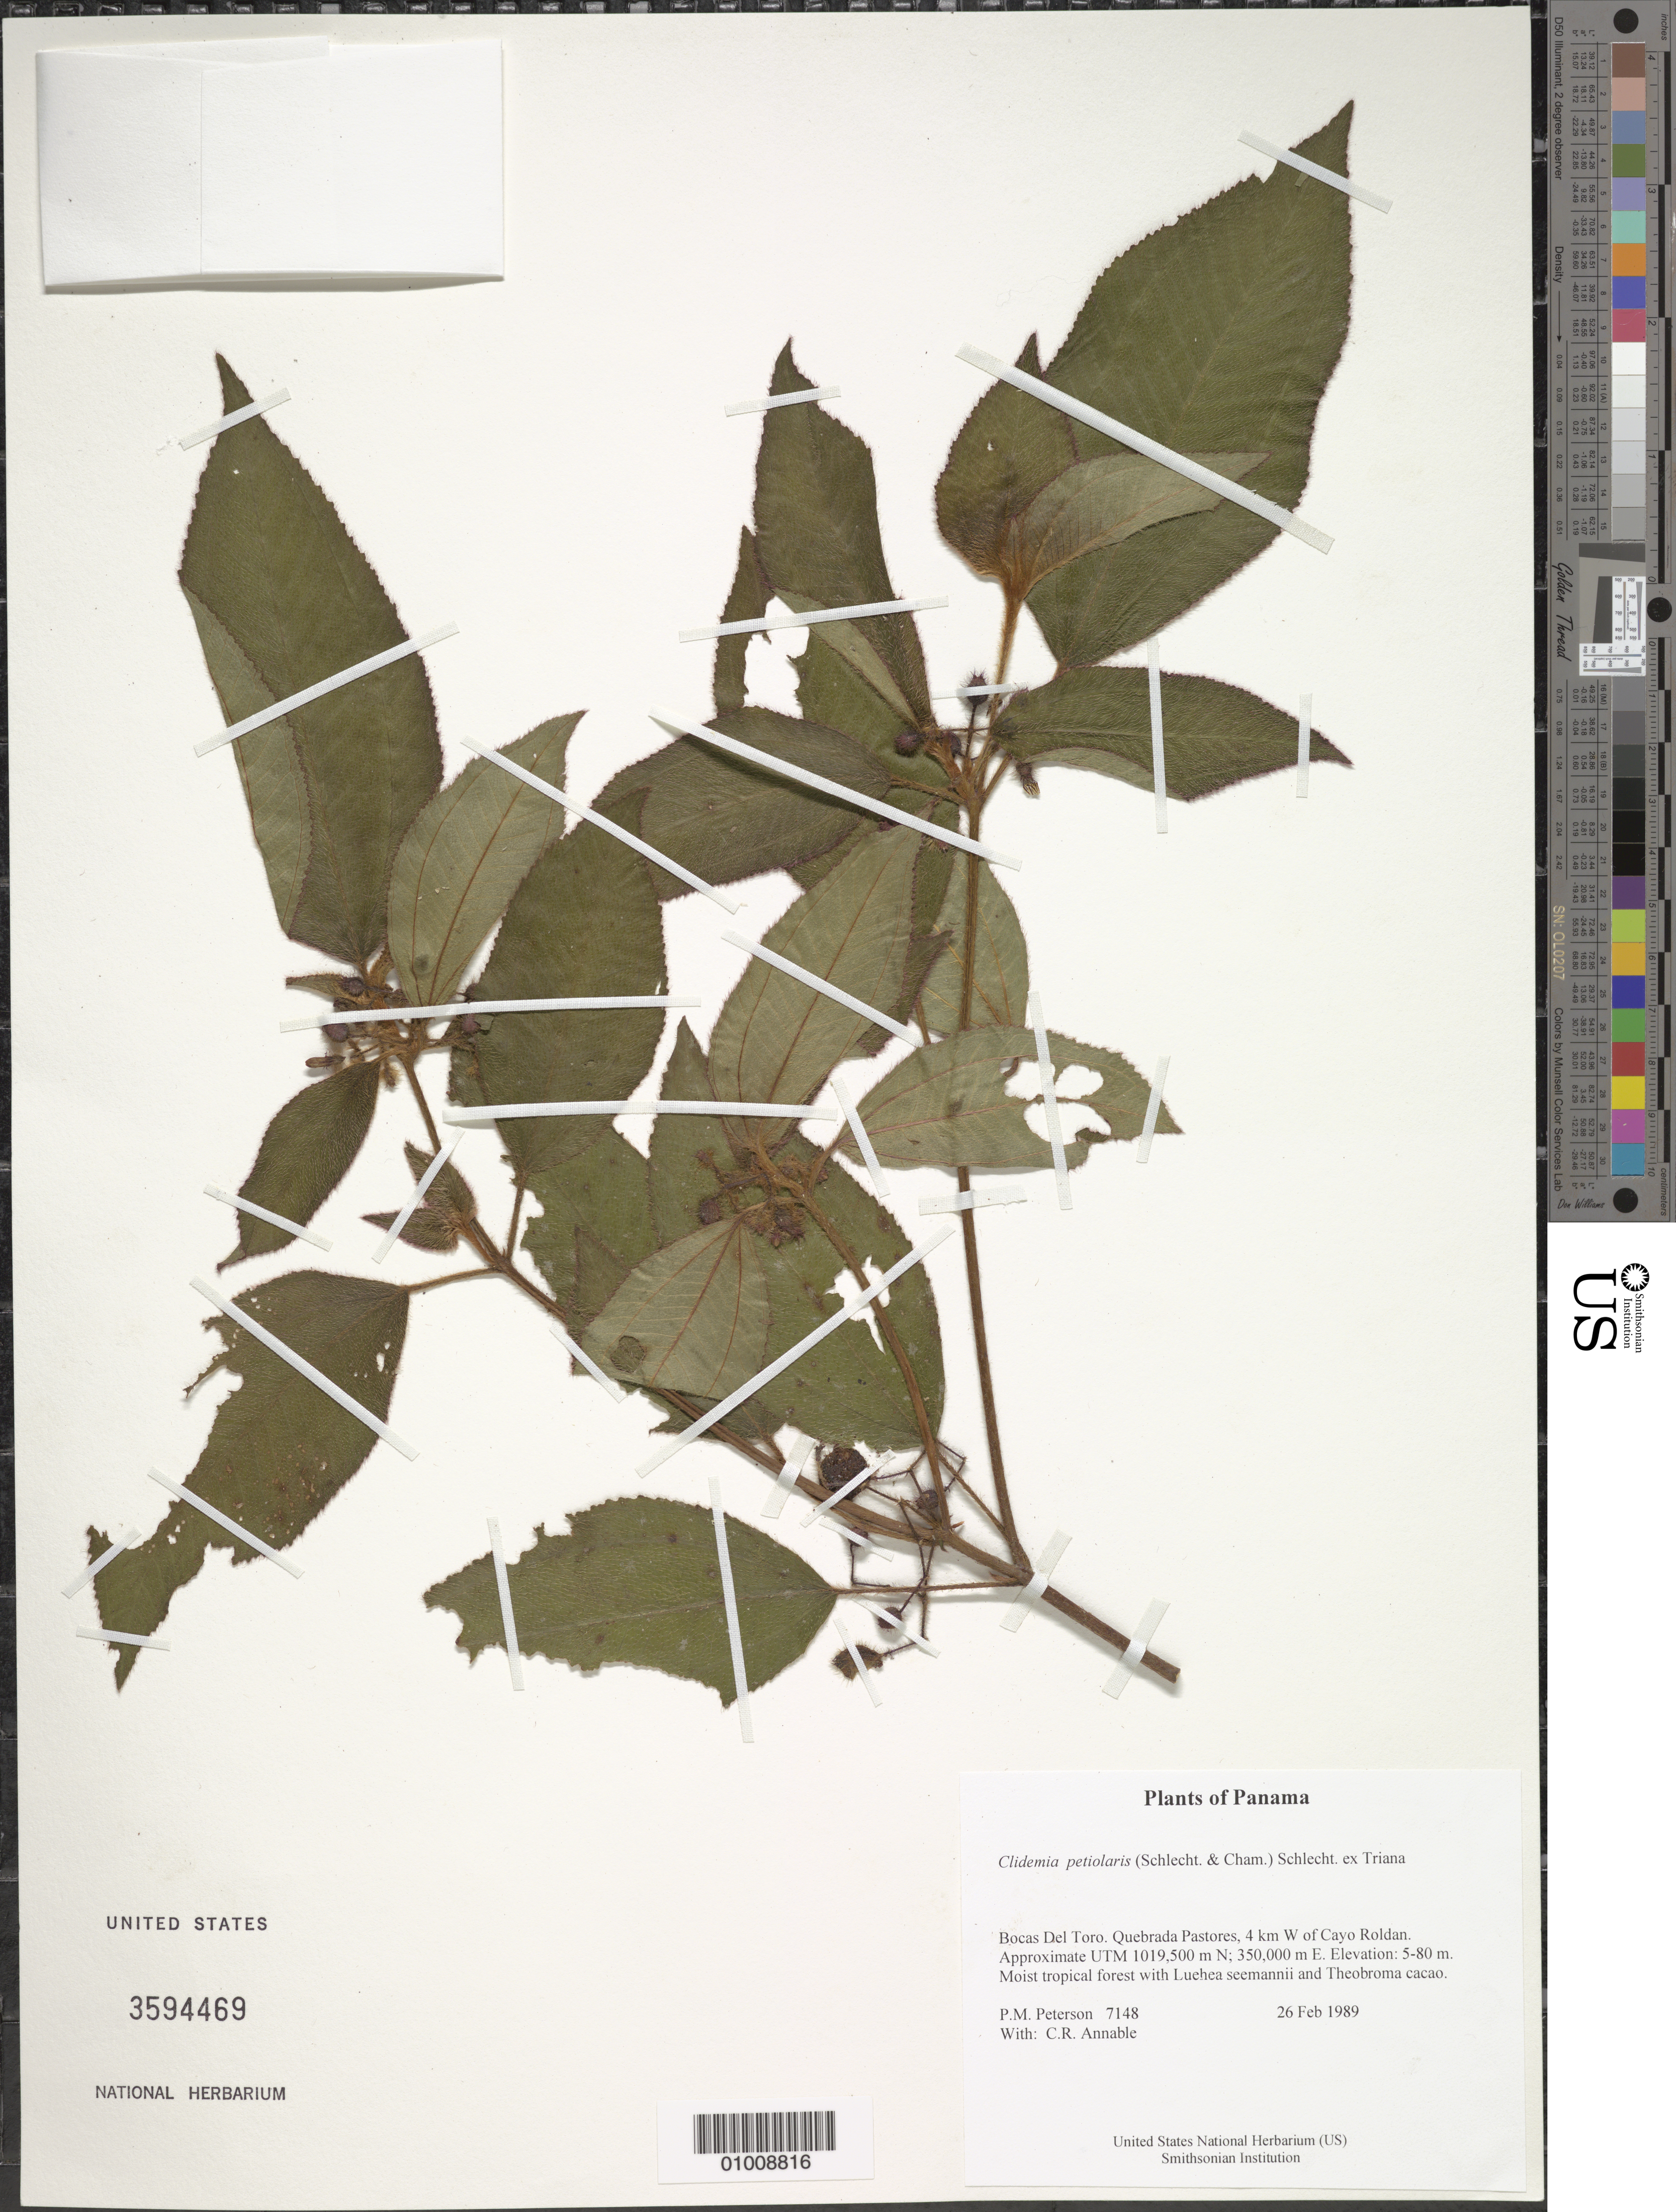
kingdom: Plantae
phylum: Tracheophyta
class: Magnoliopsida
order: Myrtales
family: Melastomataceae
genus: Clidemia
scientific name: Clidemia petiolaris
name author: (Schltdl. & Cham.) Schltdl. ex Triana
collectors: P. M. Peterson & C. R. Annable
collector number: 07148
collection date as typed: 26 Feb 1989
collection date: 1989-02-26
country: Panama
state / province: Bocas del Toro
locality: Quebrada Pastores, 4 km W of Cayo Roldan. Approximate UTM 1019,500 m N; 350,000 m E.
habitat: Moist tropical forest with Luehea seemannii and Theobroma cacao.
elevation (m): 5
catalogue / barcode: US 3594469